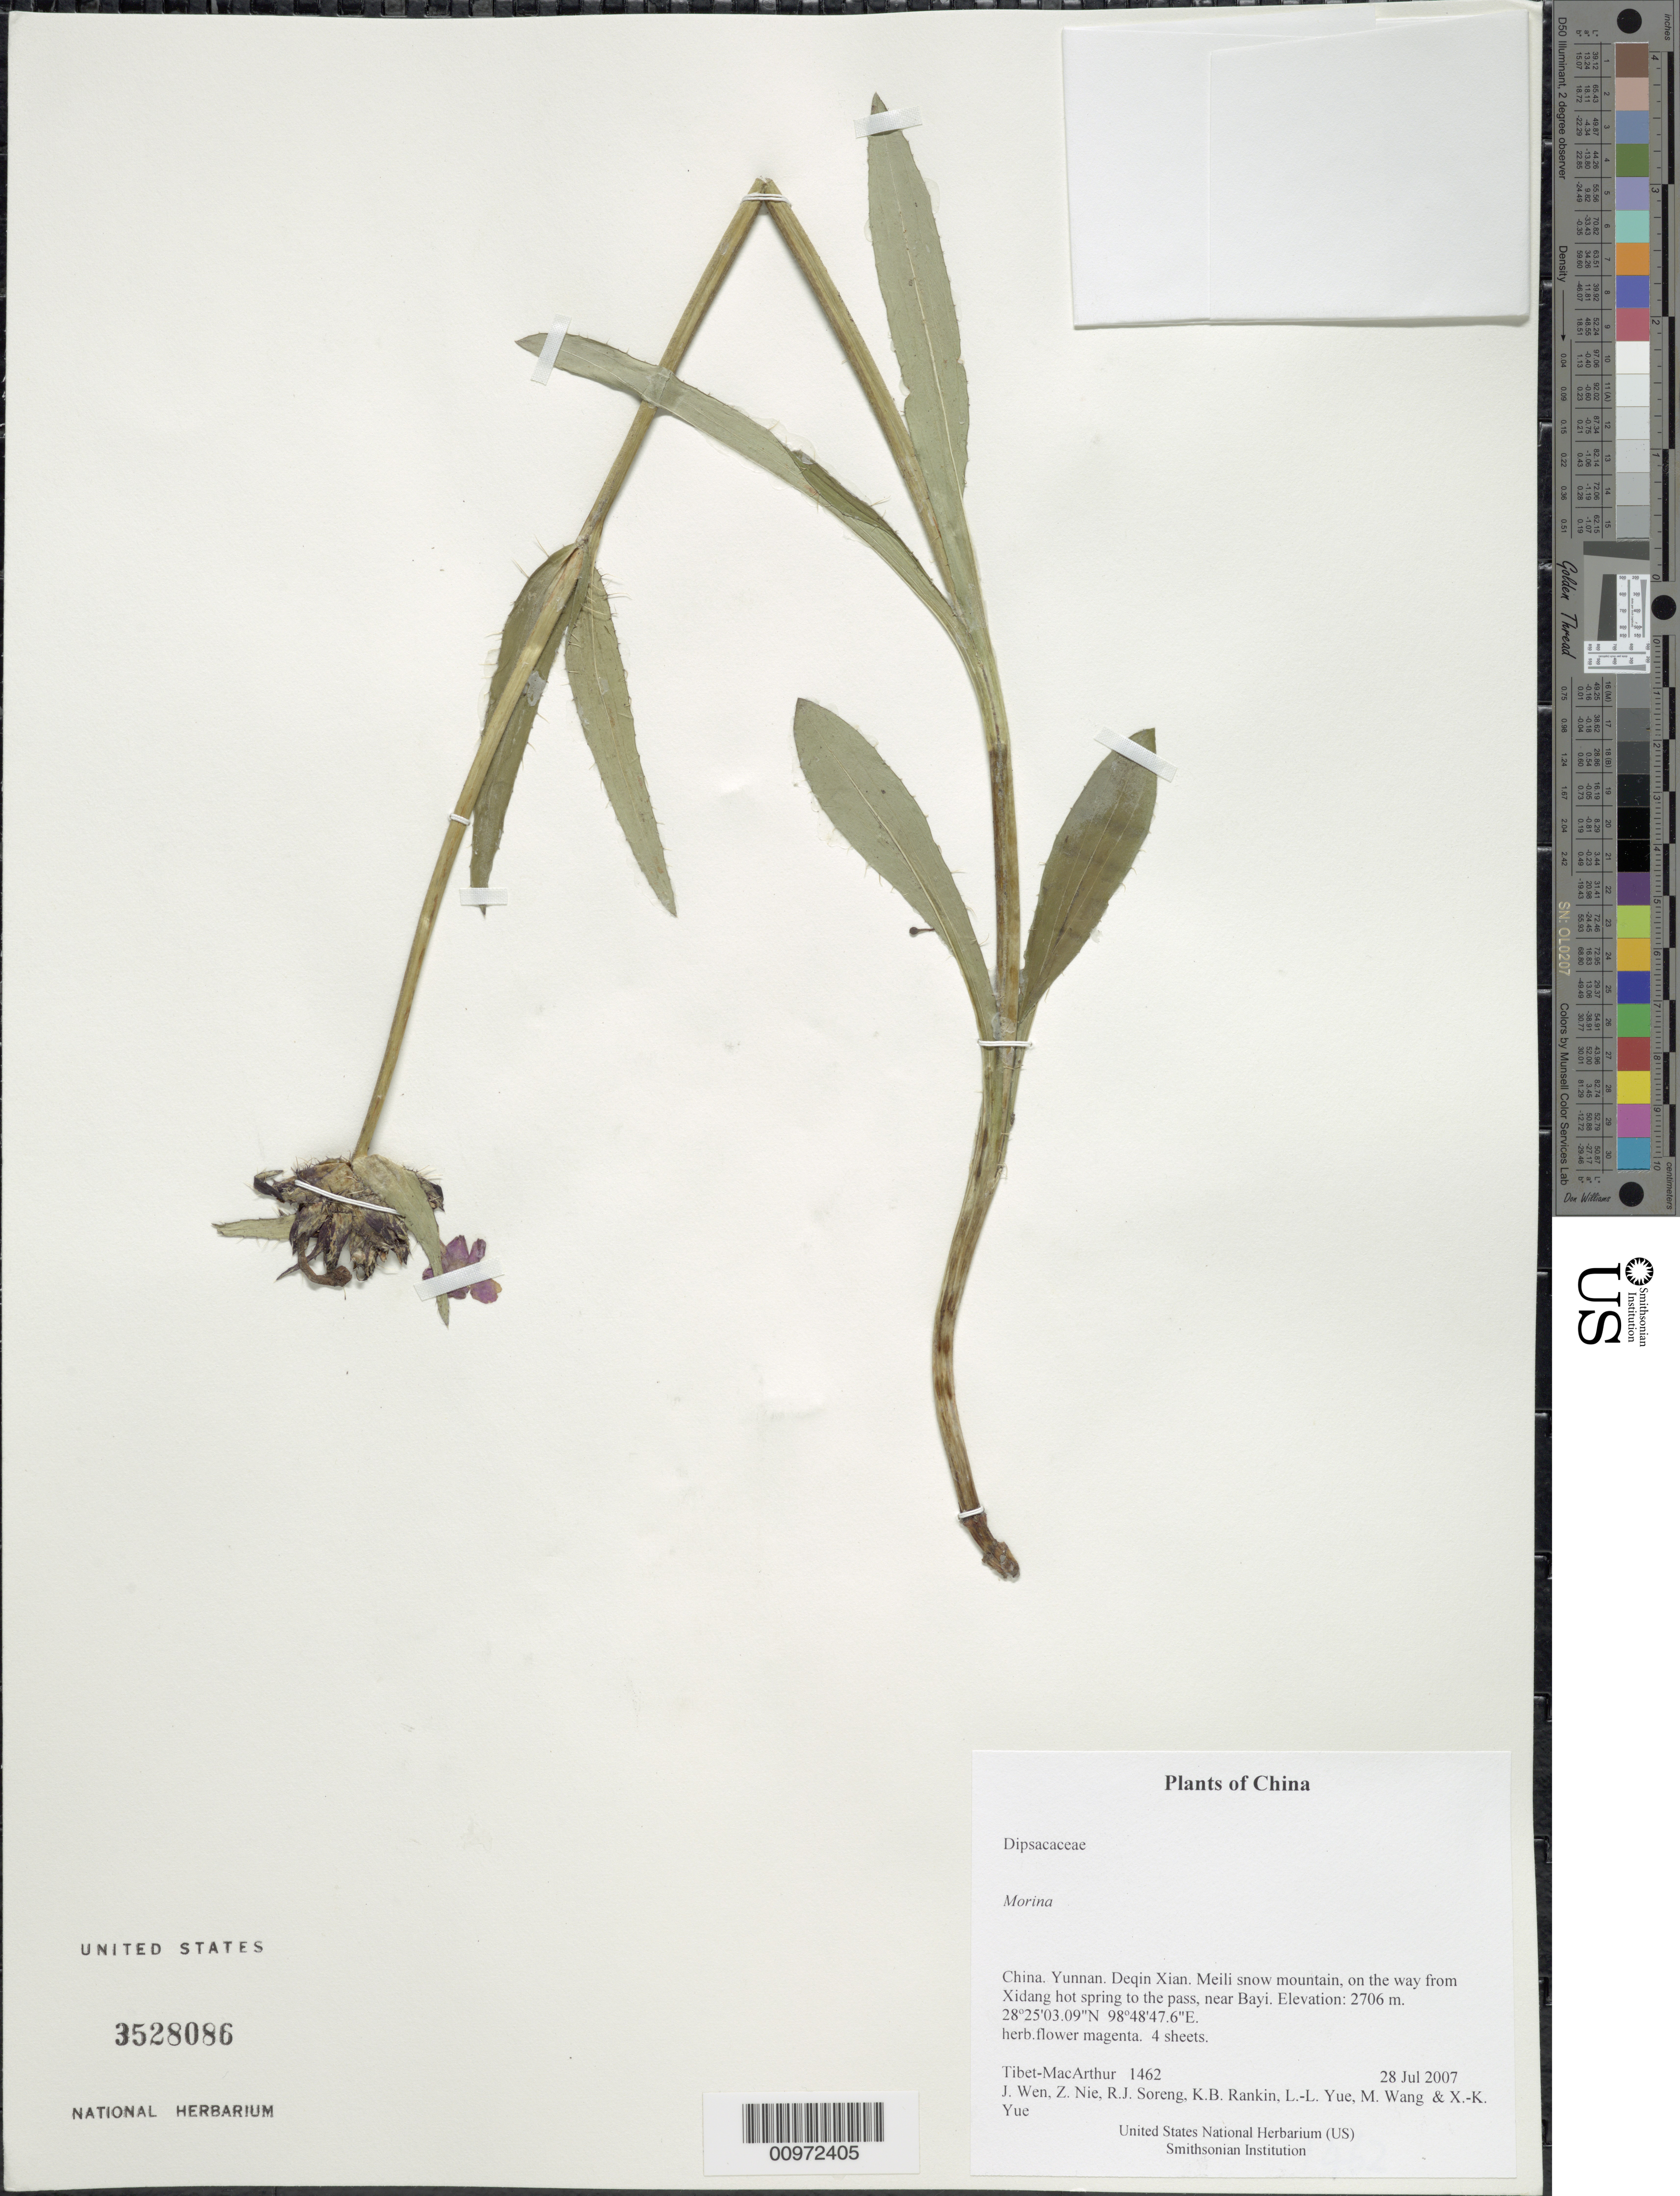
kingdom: Plantae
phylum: Tracheophyta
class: Magnoliopsida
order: Dipsacales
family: Caprifoliaceae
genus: Morina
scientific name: Morina sp.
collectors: Tibet-MacArthur, J. Wen, Z. Nie, R. J. Soreng, K. Rankin, L. Yue, M. Wang & X. Yue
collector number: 1462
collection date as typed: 28 Jul 2007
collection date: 2007-07-28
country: China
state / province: Yunnan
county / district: Deqin Xian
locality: Meili snow mountain, on the way from Xidang hot spring to the pass, near Bayi.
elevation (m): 2706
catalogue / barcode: US 3528086